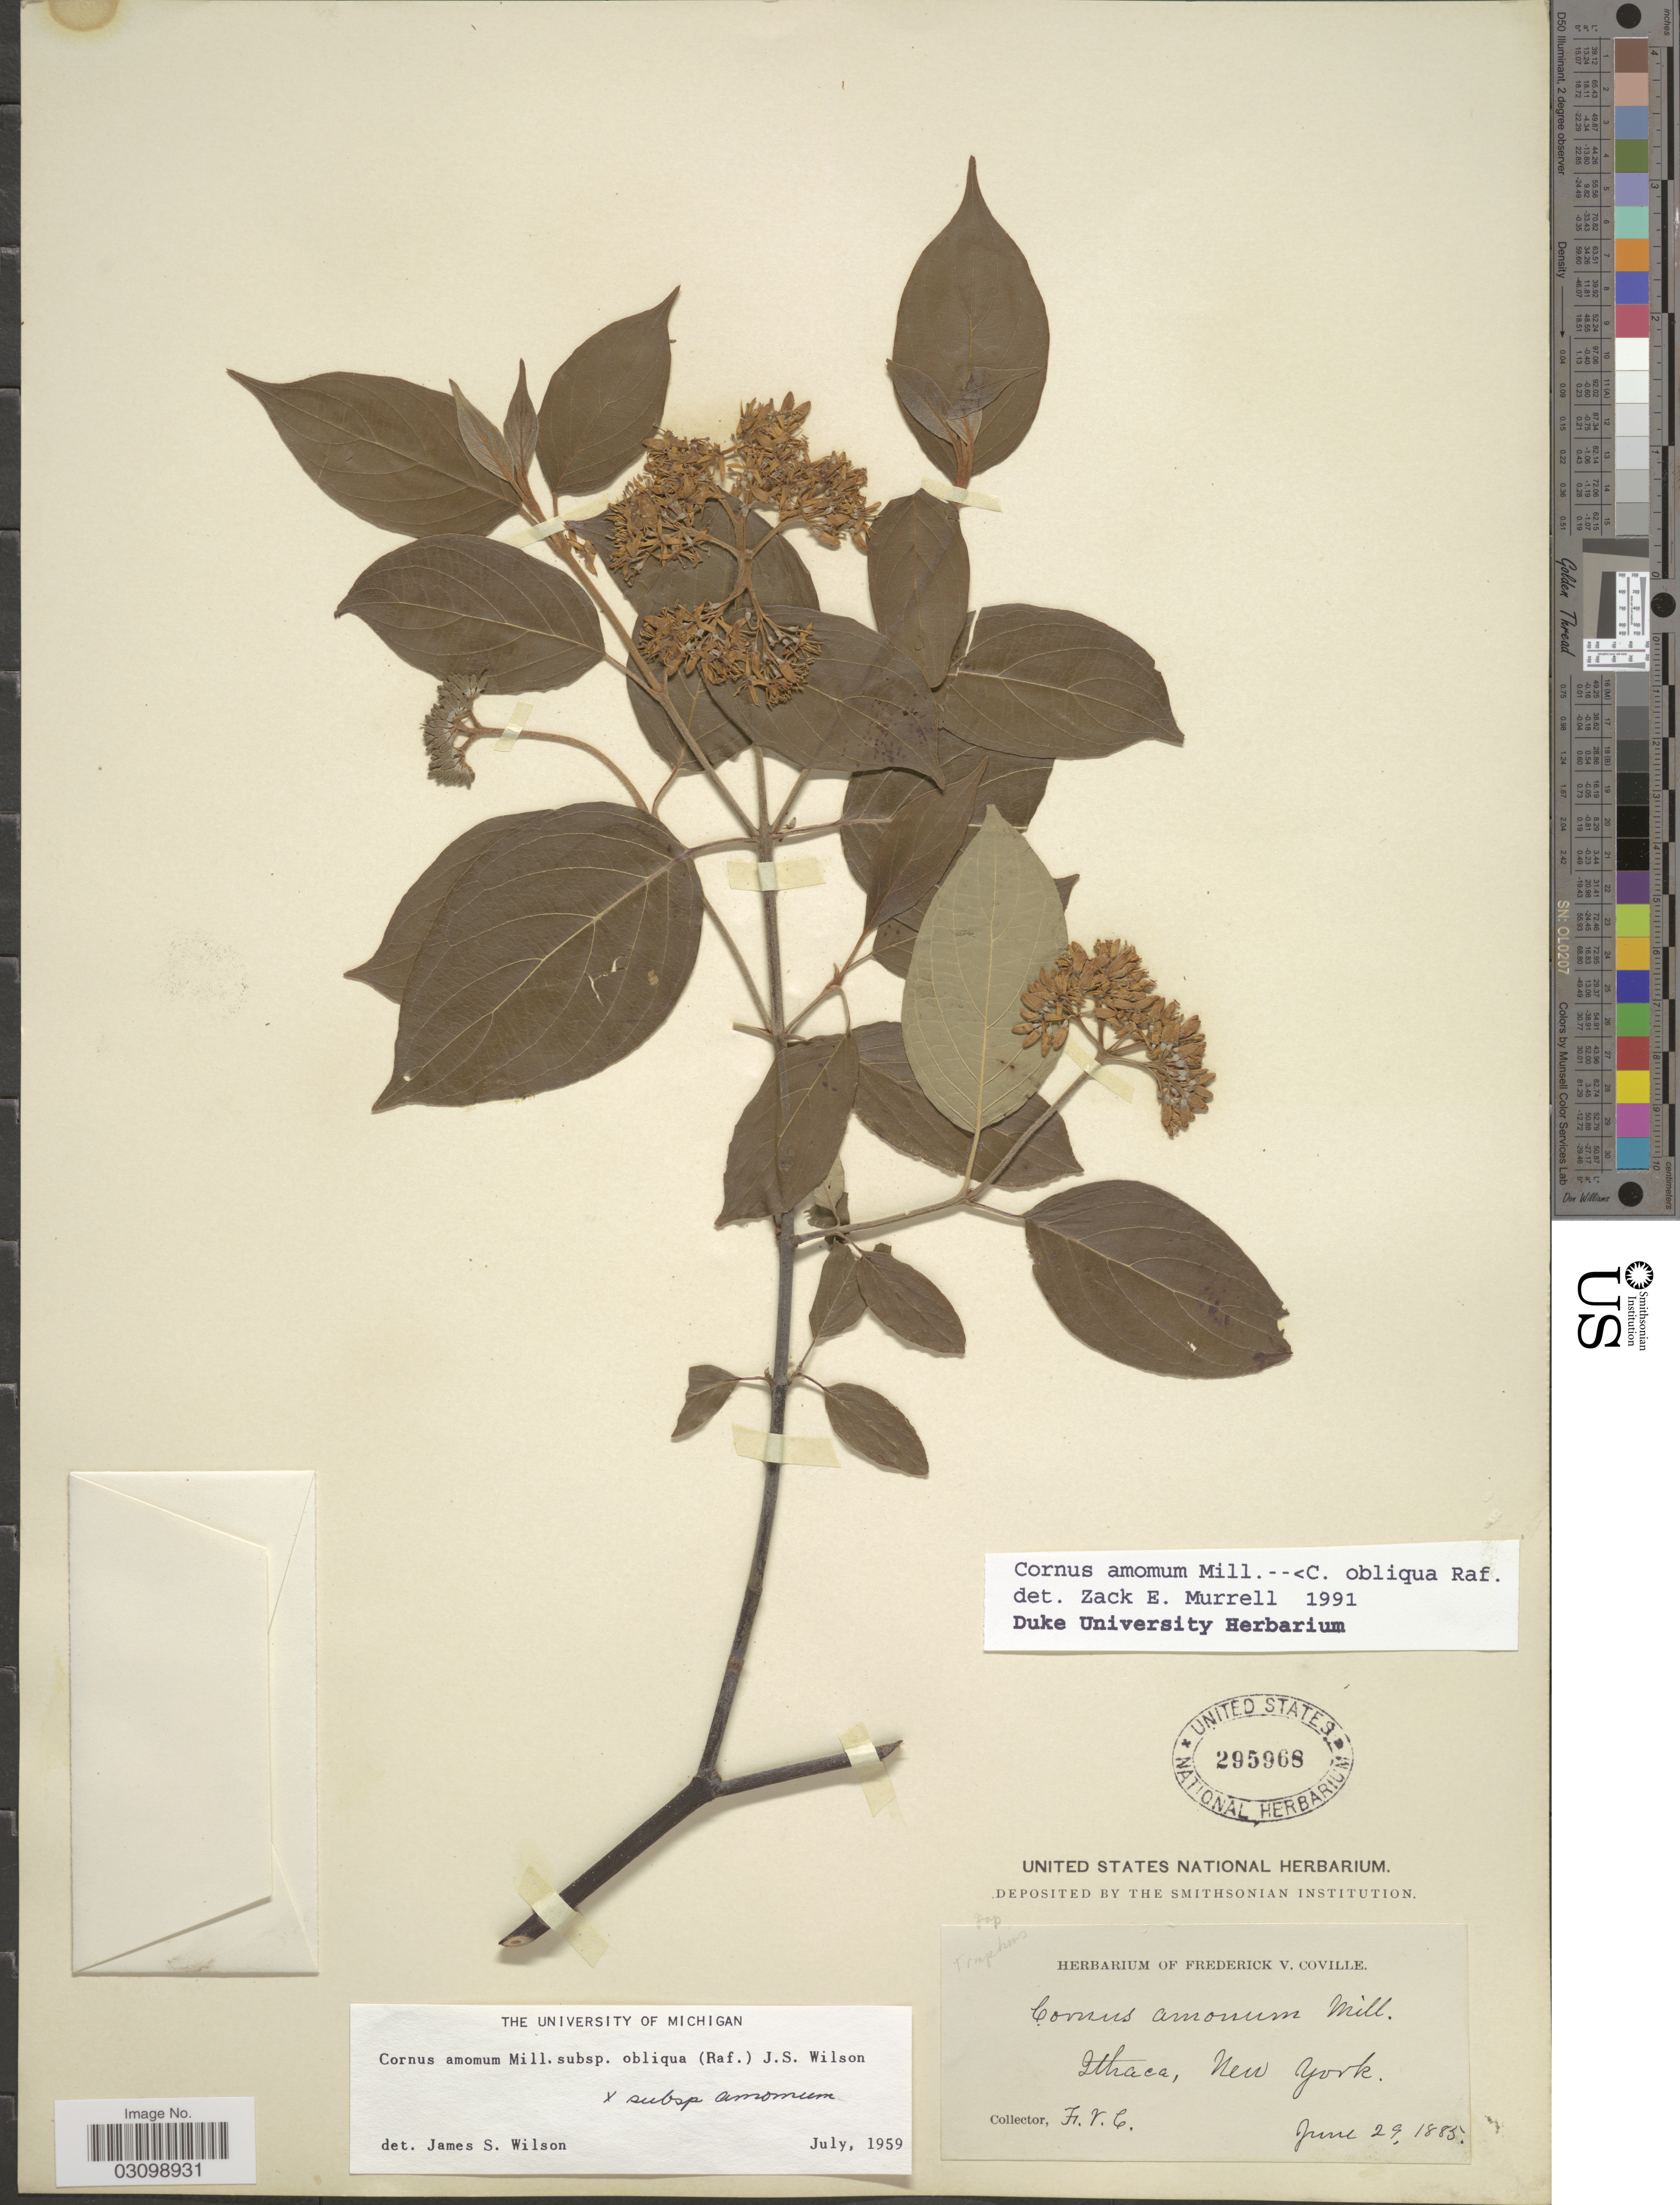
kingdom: Plantae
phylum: Tracheophyta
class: Magnoliopsida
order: Cornales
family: Cornaceae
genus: Cornus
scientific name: Cornus amomum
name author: Mill.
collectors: F. V. Coville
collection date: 1885-06-29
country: United States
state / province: New York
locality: Ithaca.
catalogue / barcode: US 295968